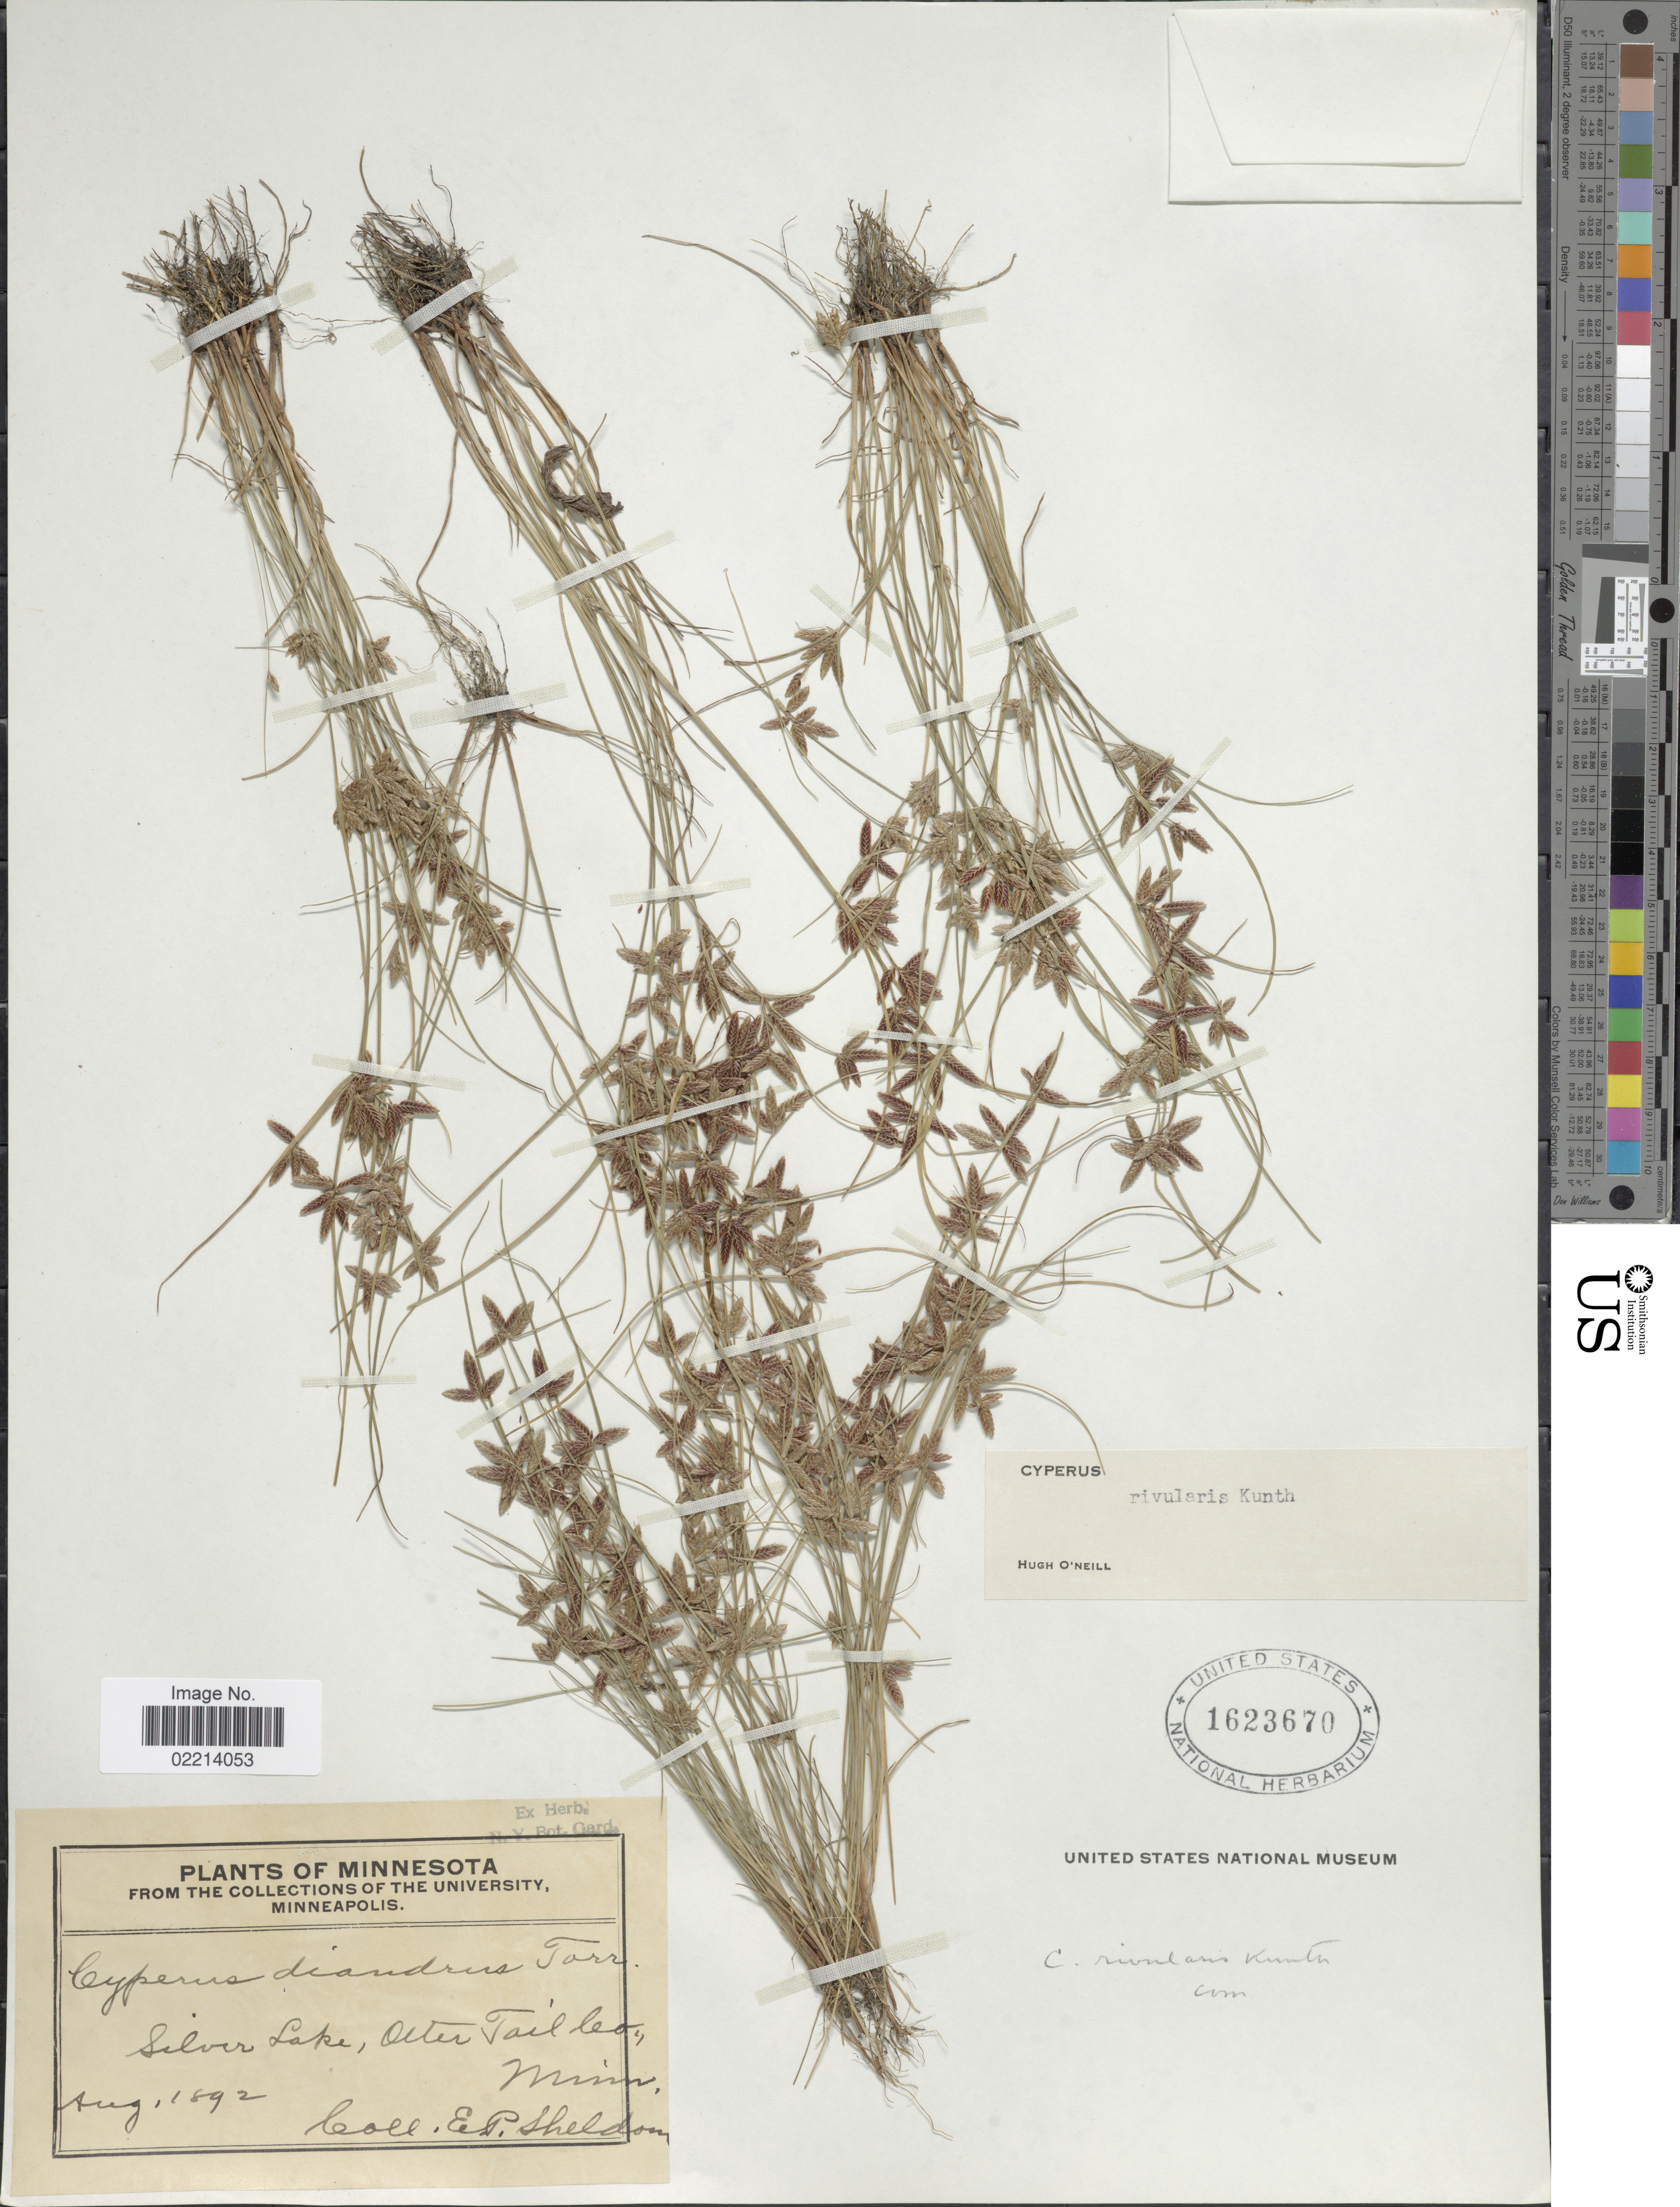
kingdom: Plantae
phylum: Tracheophyta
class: Liliopsida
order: Poales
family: Cyperaceae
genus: Cyperus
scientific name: Cyperus bipartitus Torr.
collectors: E. P. Sheldon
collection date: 1892-08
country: United States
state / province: Minnesota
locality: Silver Lake, Otter Tail Co.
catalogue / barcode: US 1623670